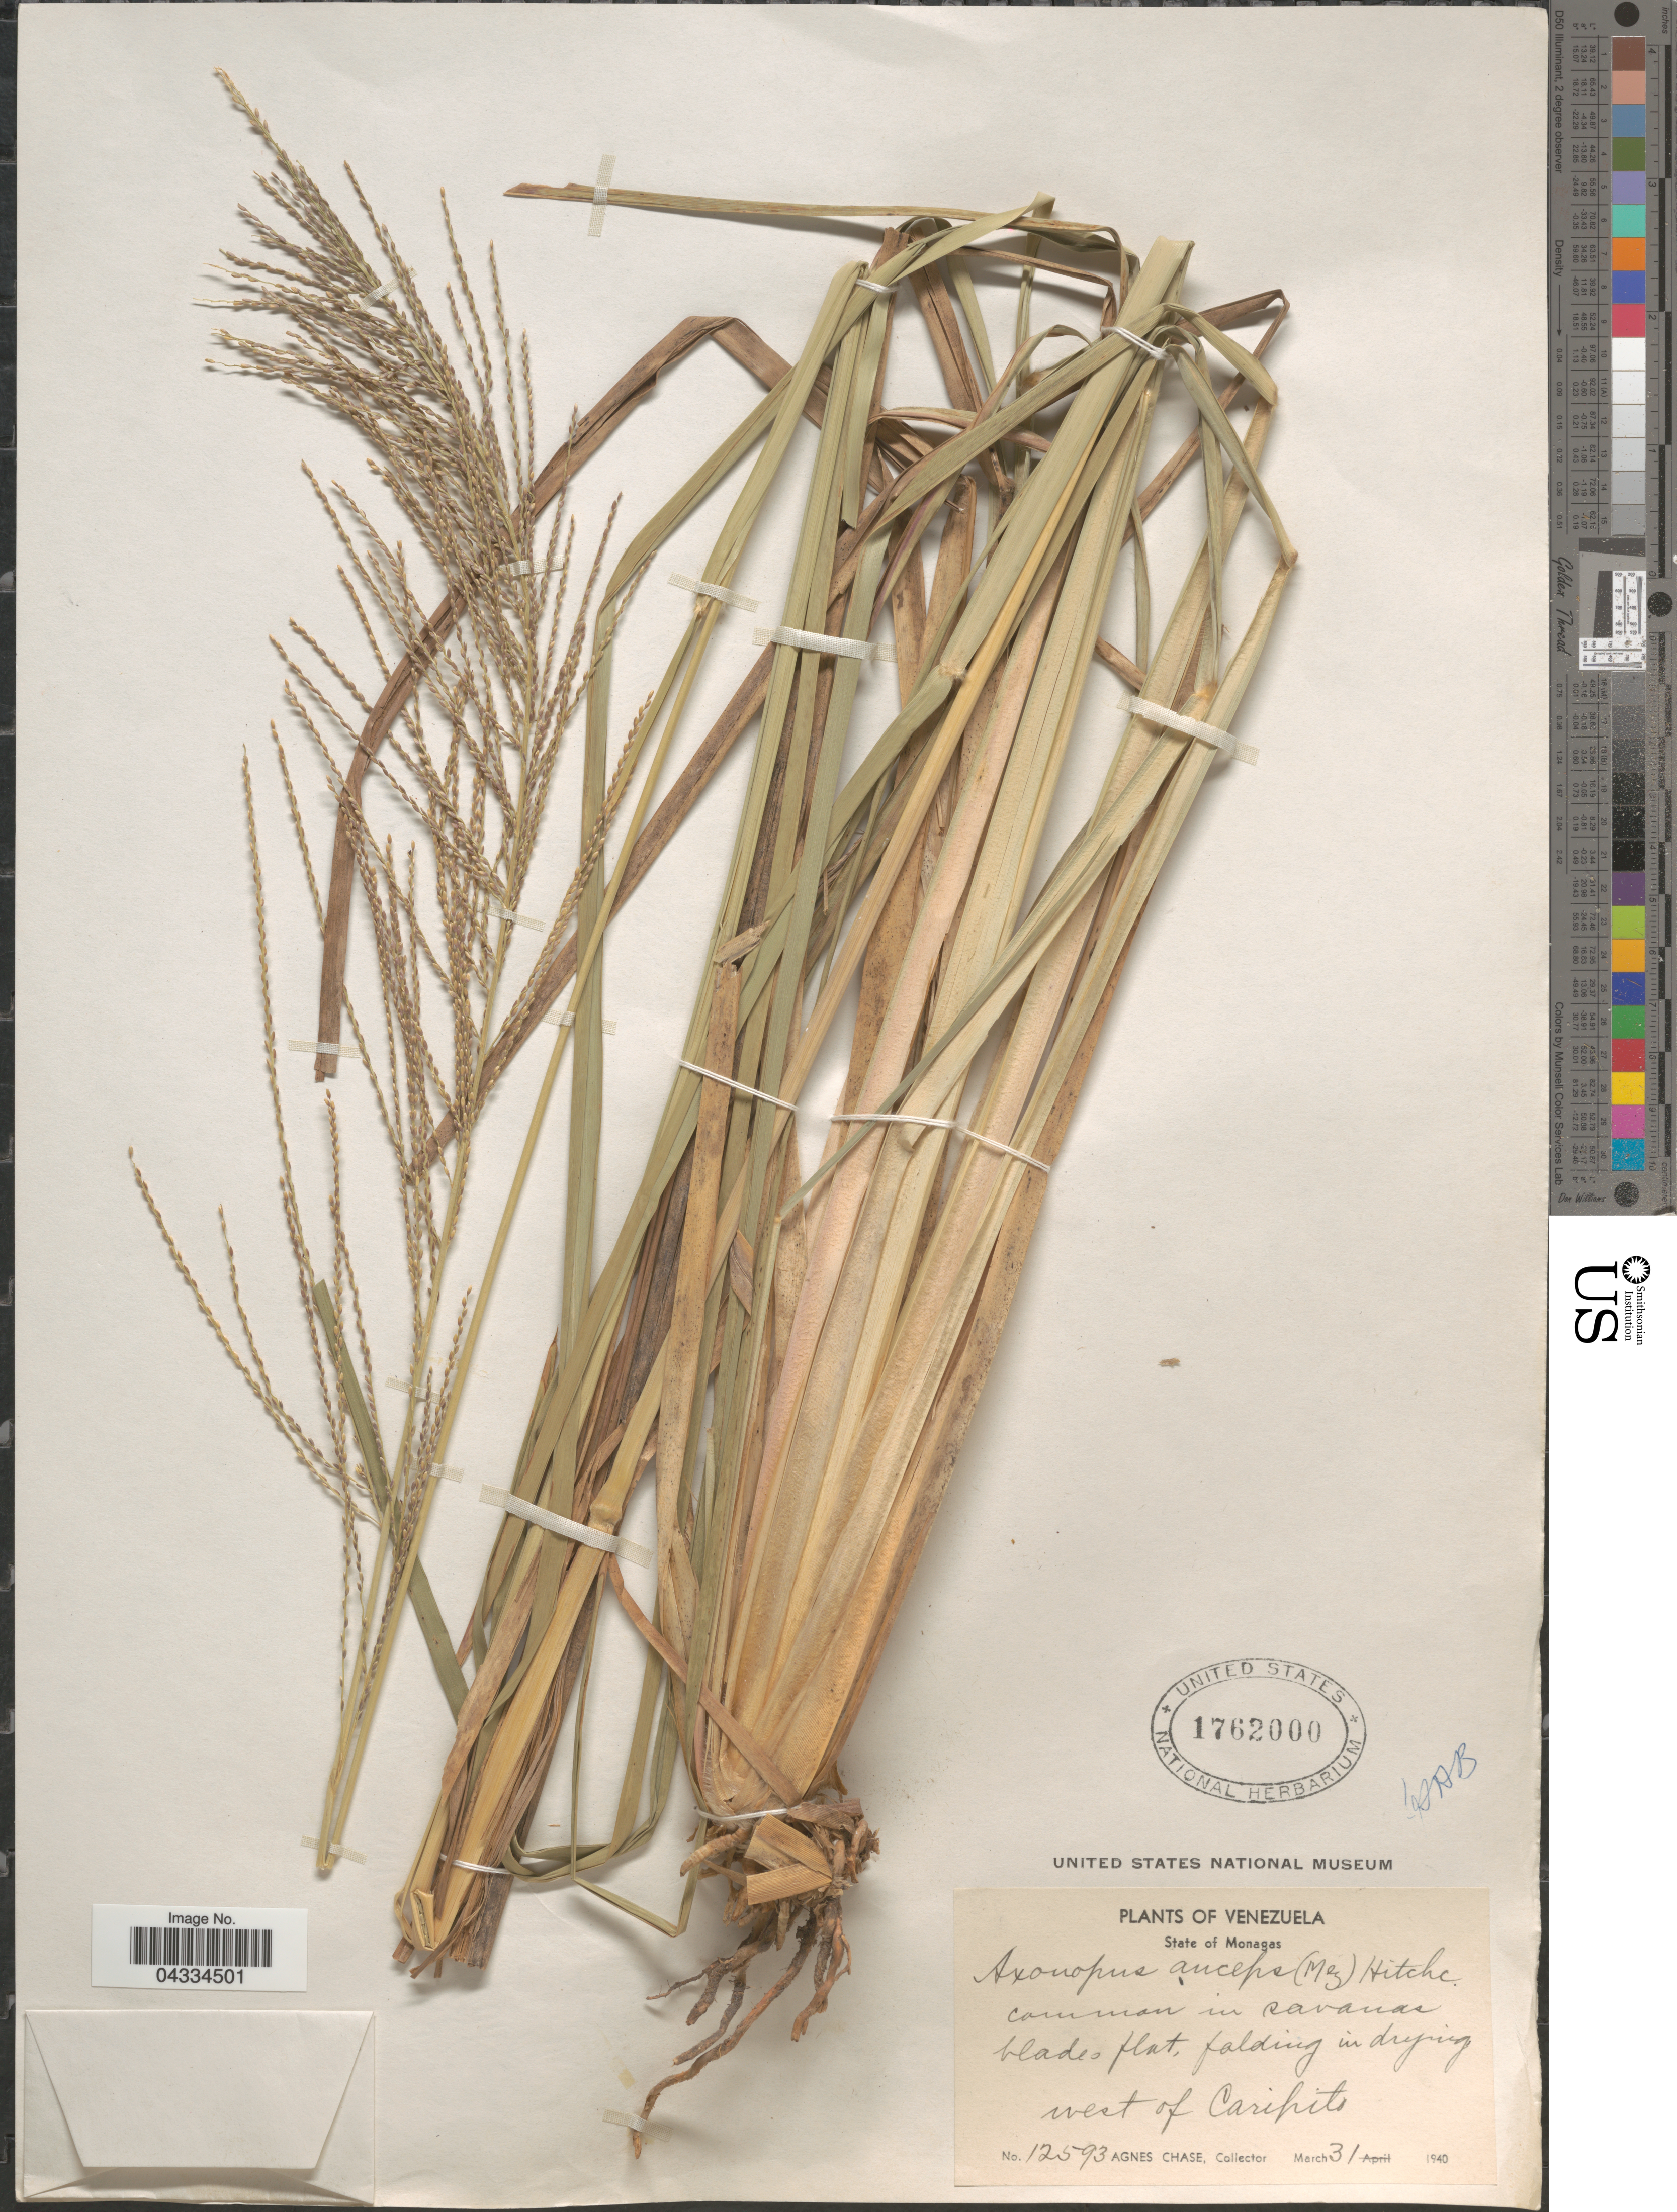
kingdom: Plantae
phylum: Tracheophyta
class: Liliopsida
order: Poales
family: Poaceae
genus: Axonopus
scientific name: Axonopus anceps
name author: (Mez) Hitchc.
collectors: A. Chase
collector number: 12593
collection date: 1940-03-31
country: Venezuela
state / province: Monagas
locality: West of Caripito.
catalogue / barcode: US 1762000